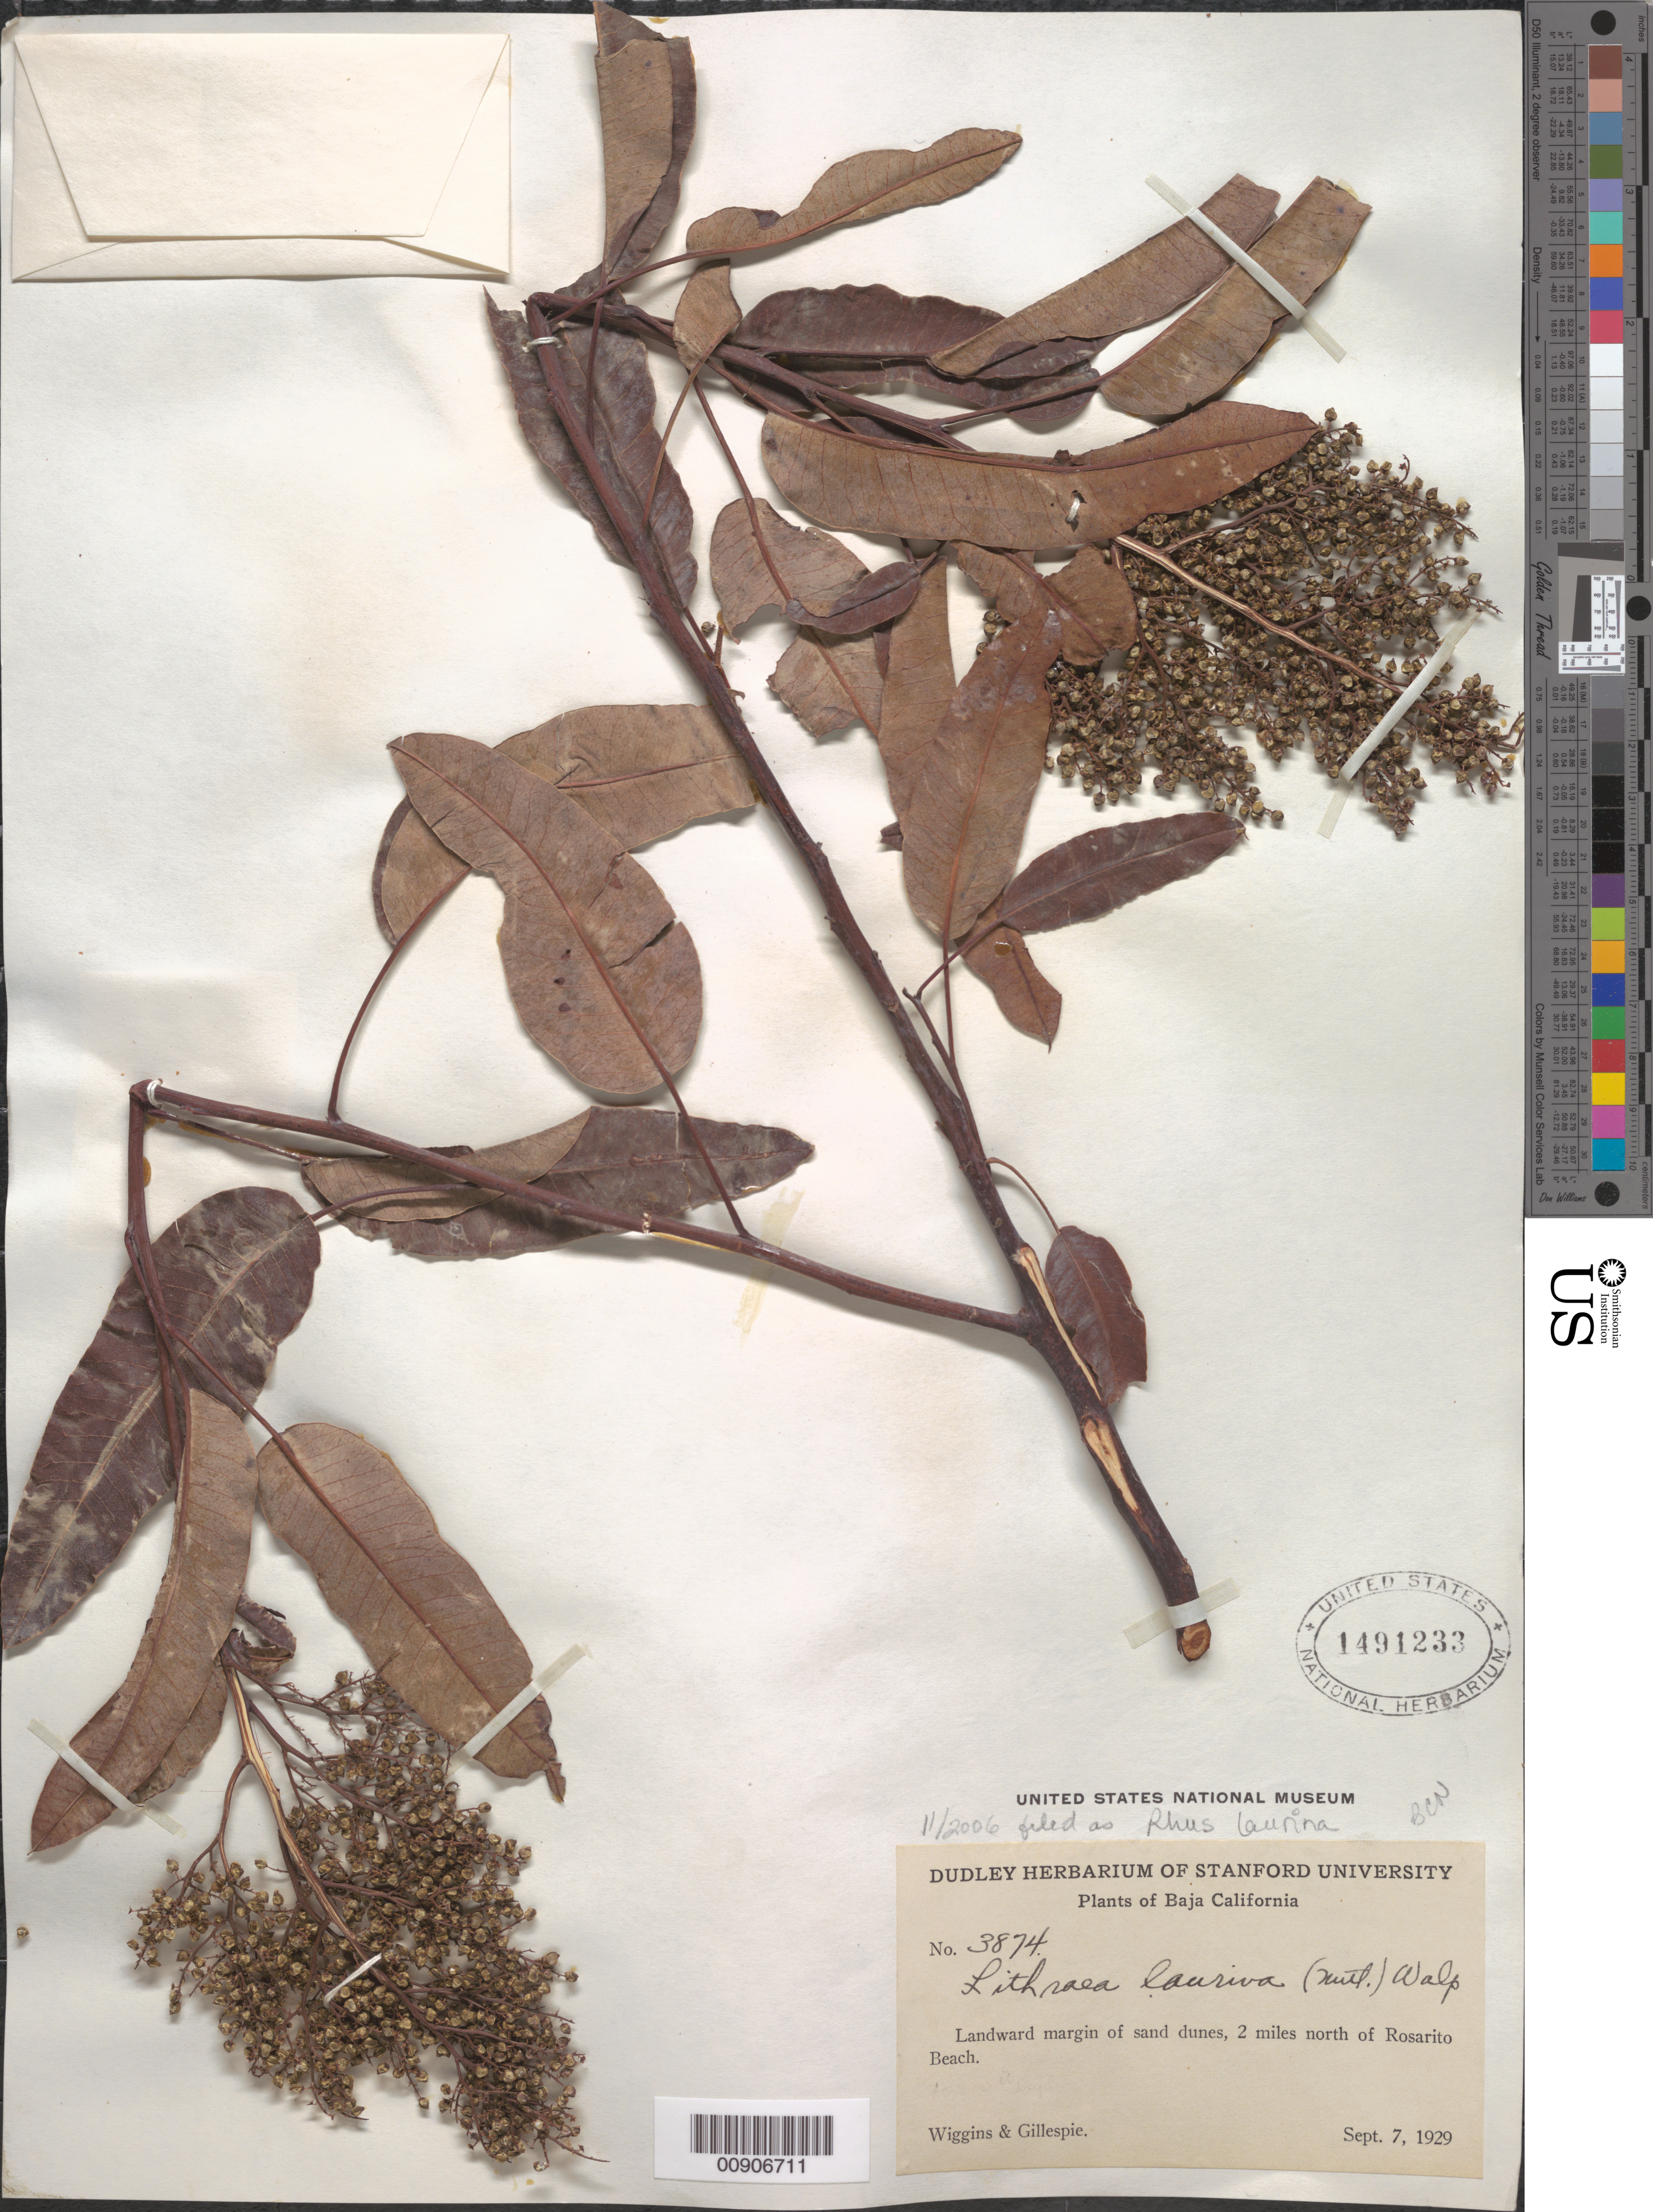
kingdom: Plantae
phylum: Tracheophyta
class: Magnoliopsida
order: Sapindales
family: Anacardiaceae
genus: Malosma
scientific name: Malosma laurina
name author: (Nutt.) Nutt. ex Abrams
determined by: Mitchell, John D.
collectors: -- Wiggins & -- Gillespie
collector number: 3874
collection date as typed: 07 Sep 1929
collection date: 1929-09-07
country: Mexico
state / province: Baja California Norte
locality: Landward margin of sand dunes, 2 miles north of Rosarito Beach.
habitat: Landward margin of sand dunes.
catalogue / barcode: US 1491233